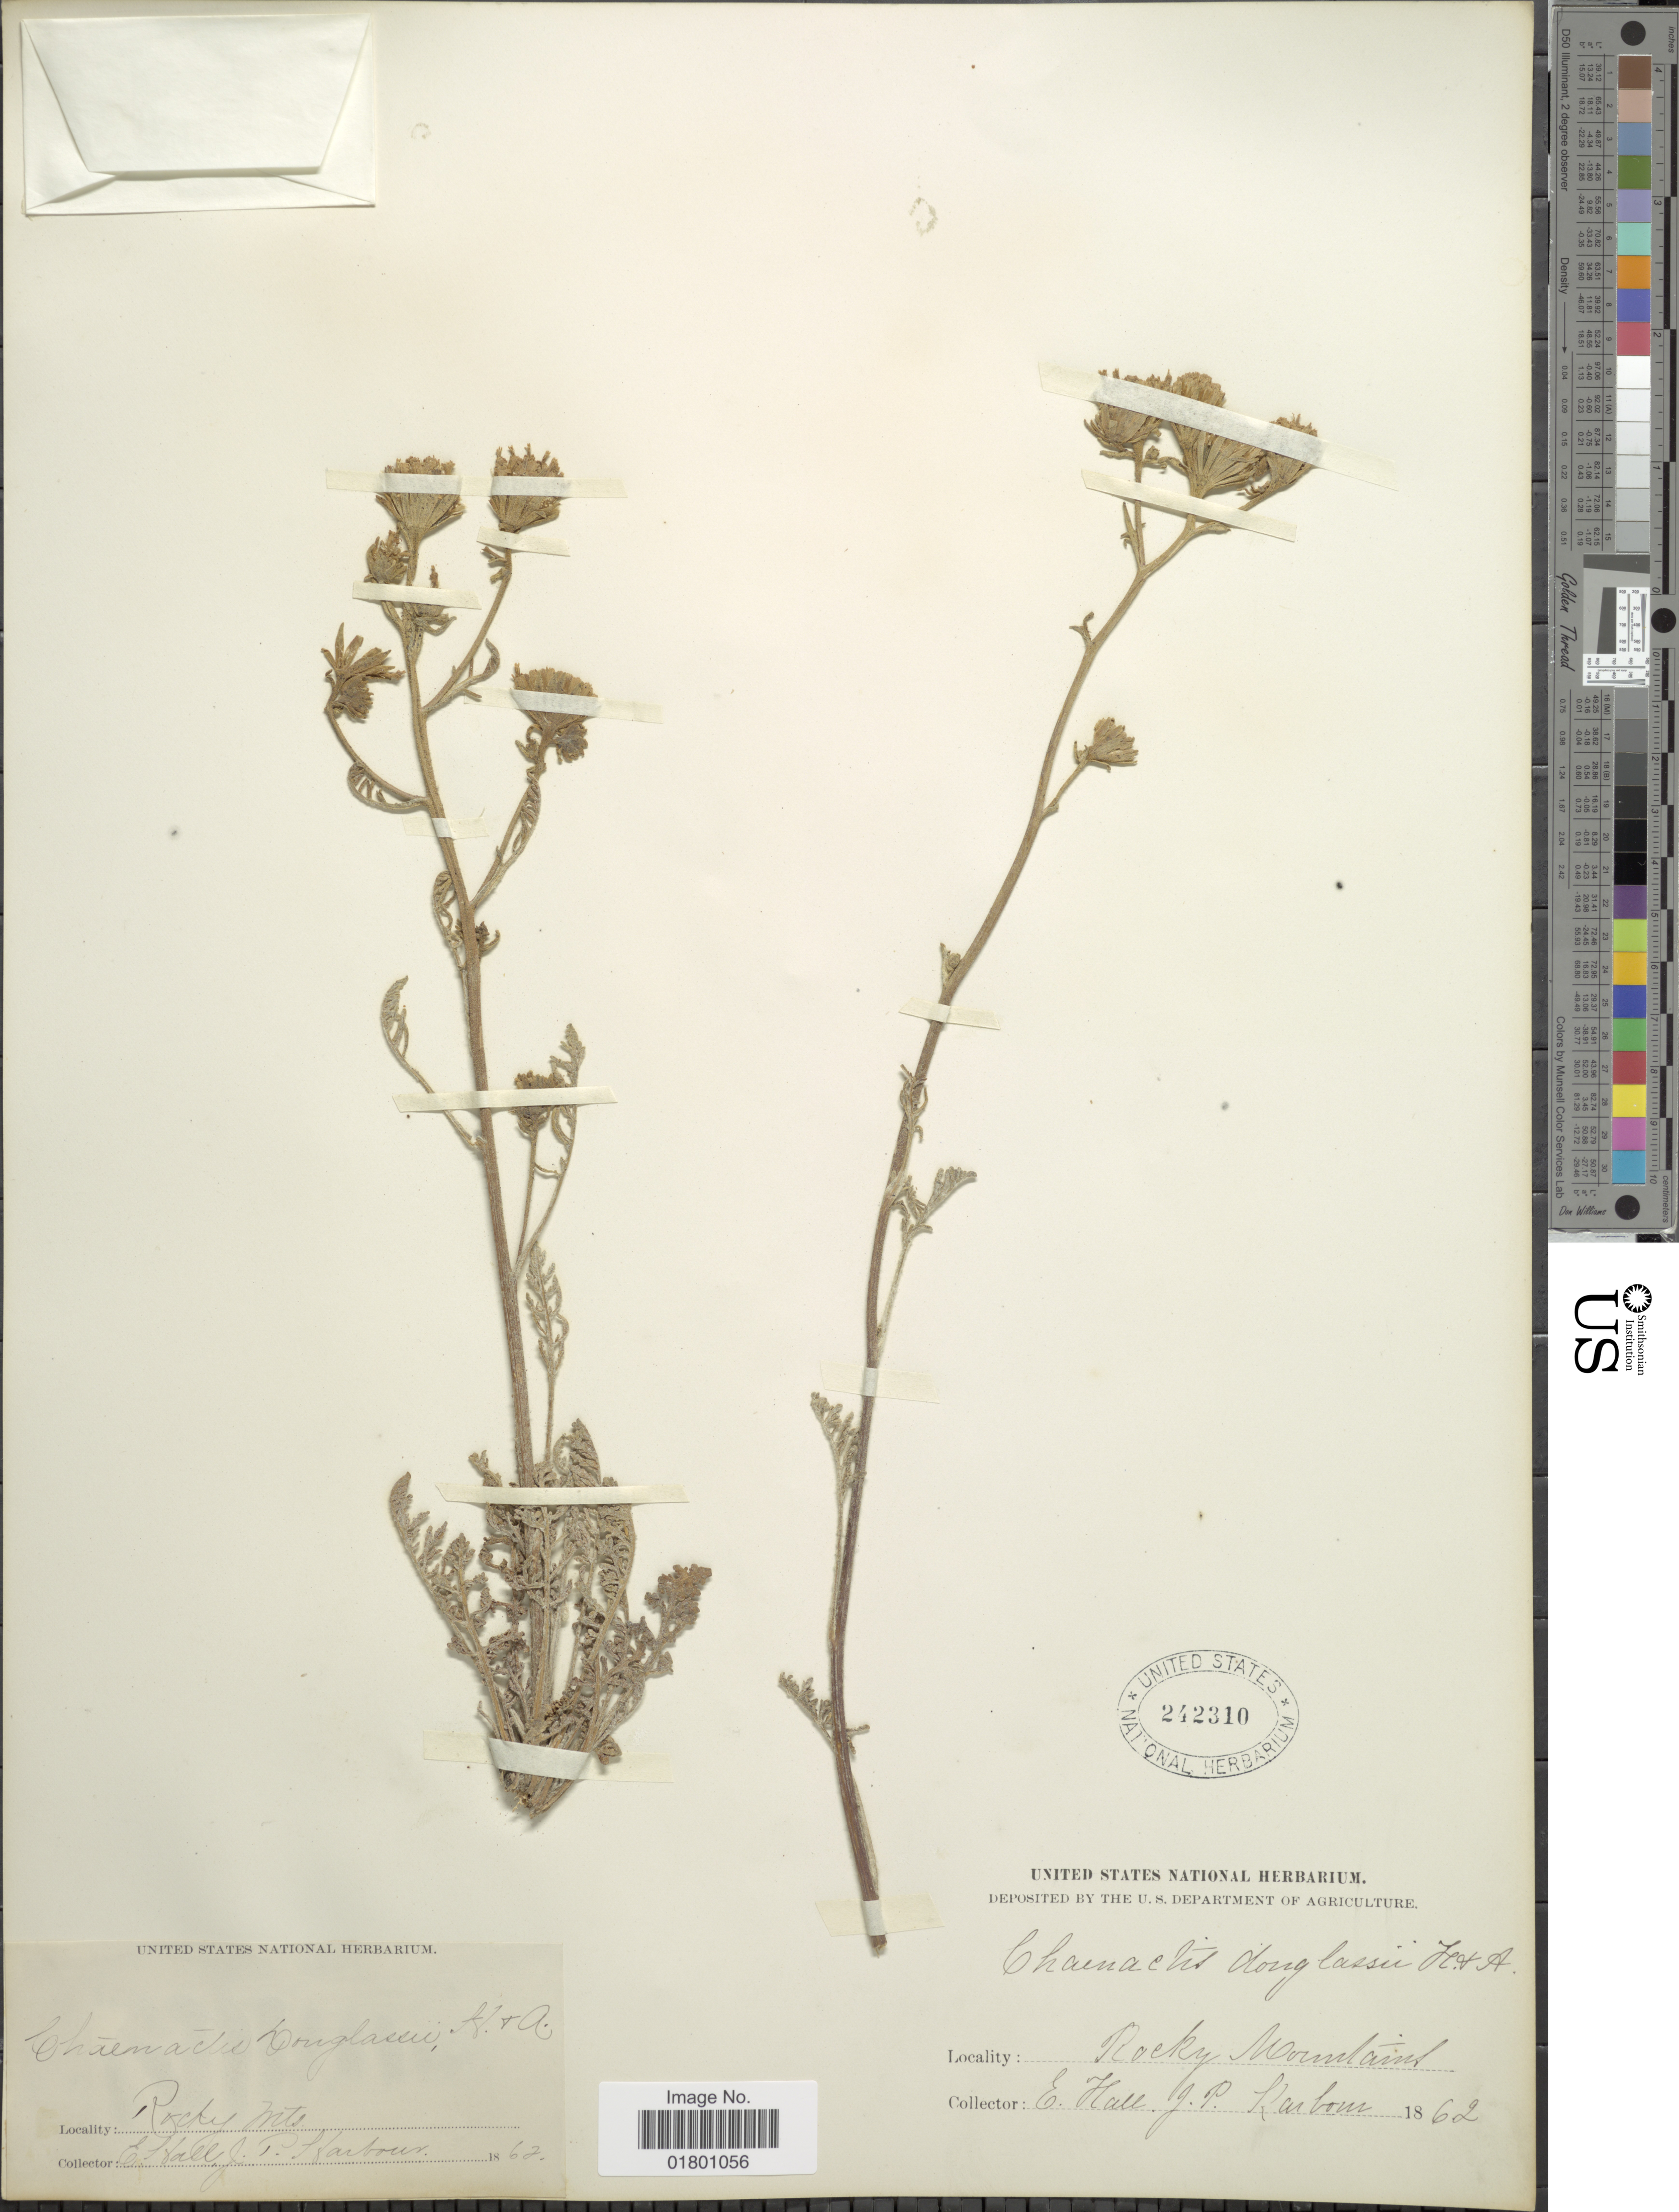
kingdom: Plantae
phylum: Tracheophyta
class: Magnoliopsida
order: Asterales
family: Asteraceae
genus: Chaenactis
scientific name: Chaenactis douglasii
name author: Hook. & Arn.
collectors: E. Hall & P. Karbour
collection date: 1862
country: United States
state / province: Colorado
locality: Rocky Mtns.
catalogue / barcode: US 242310